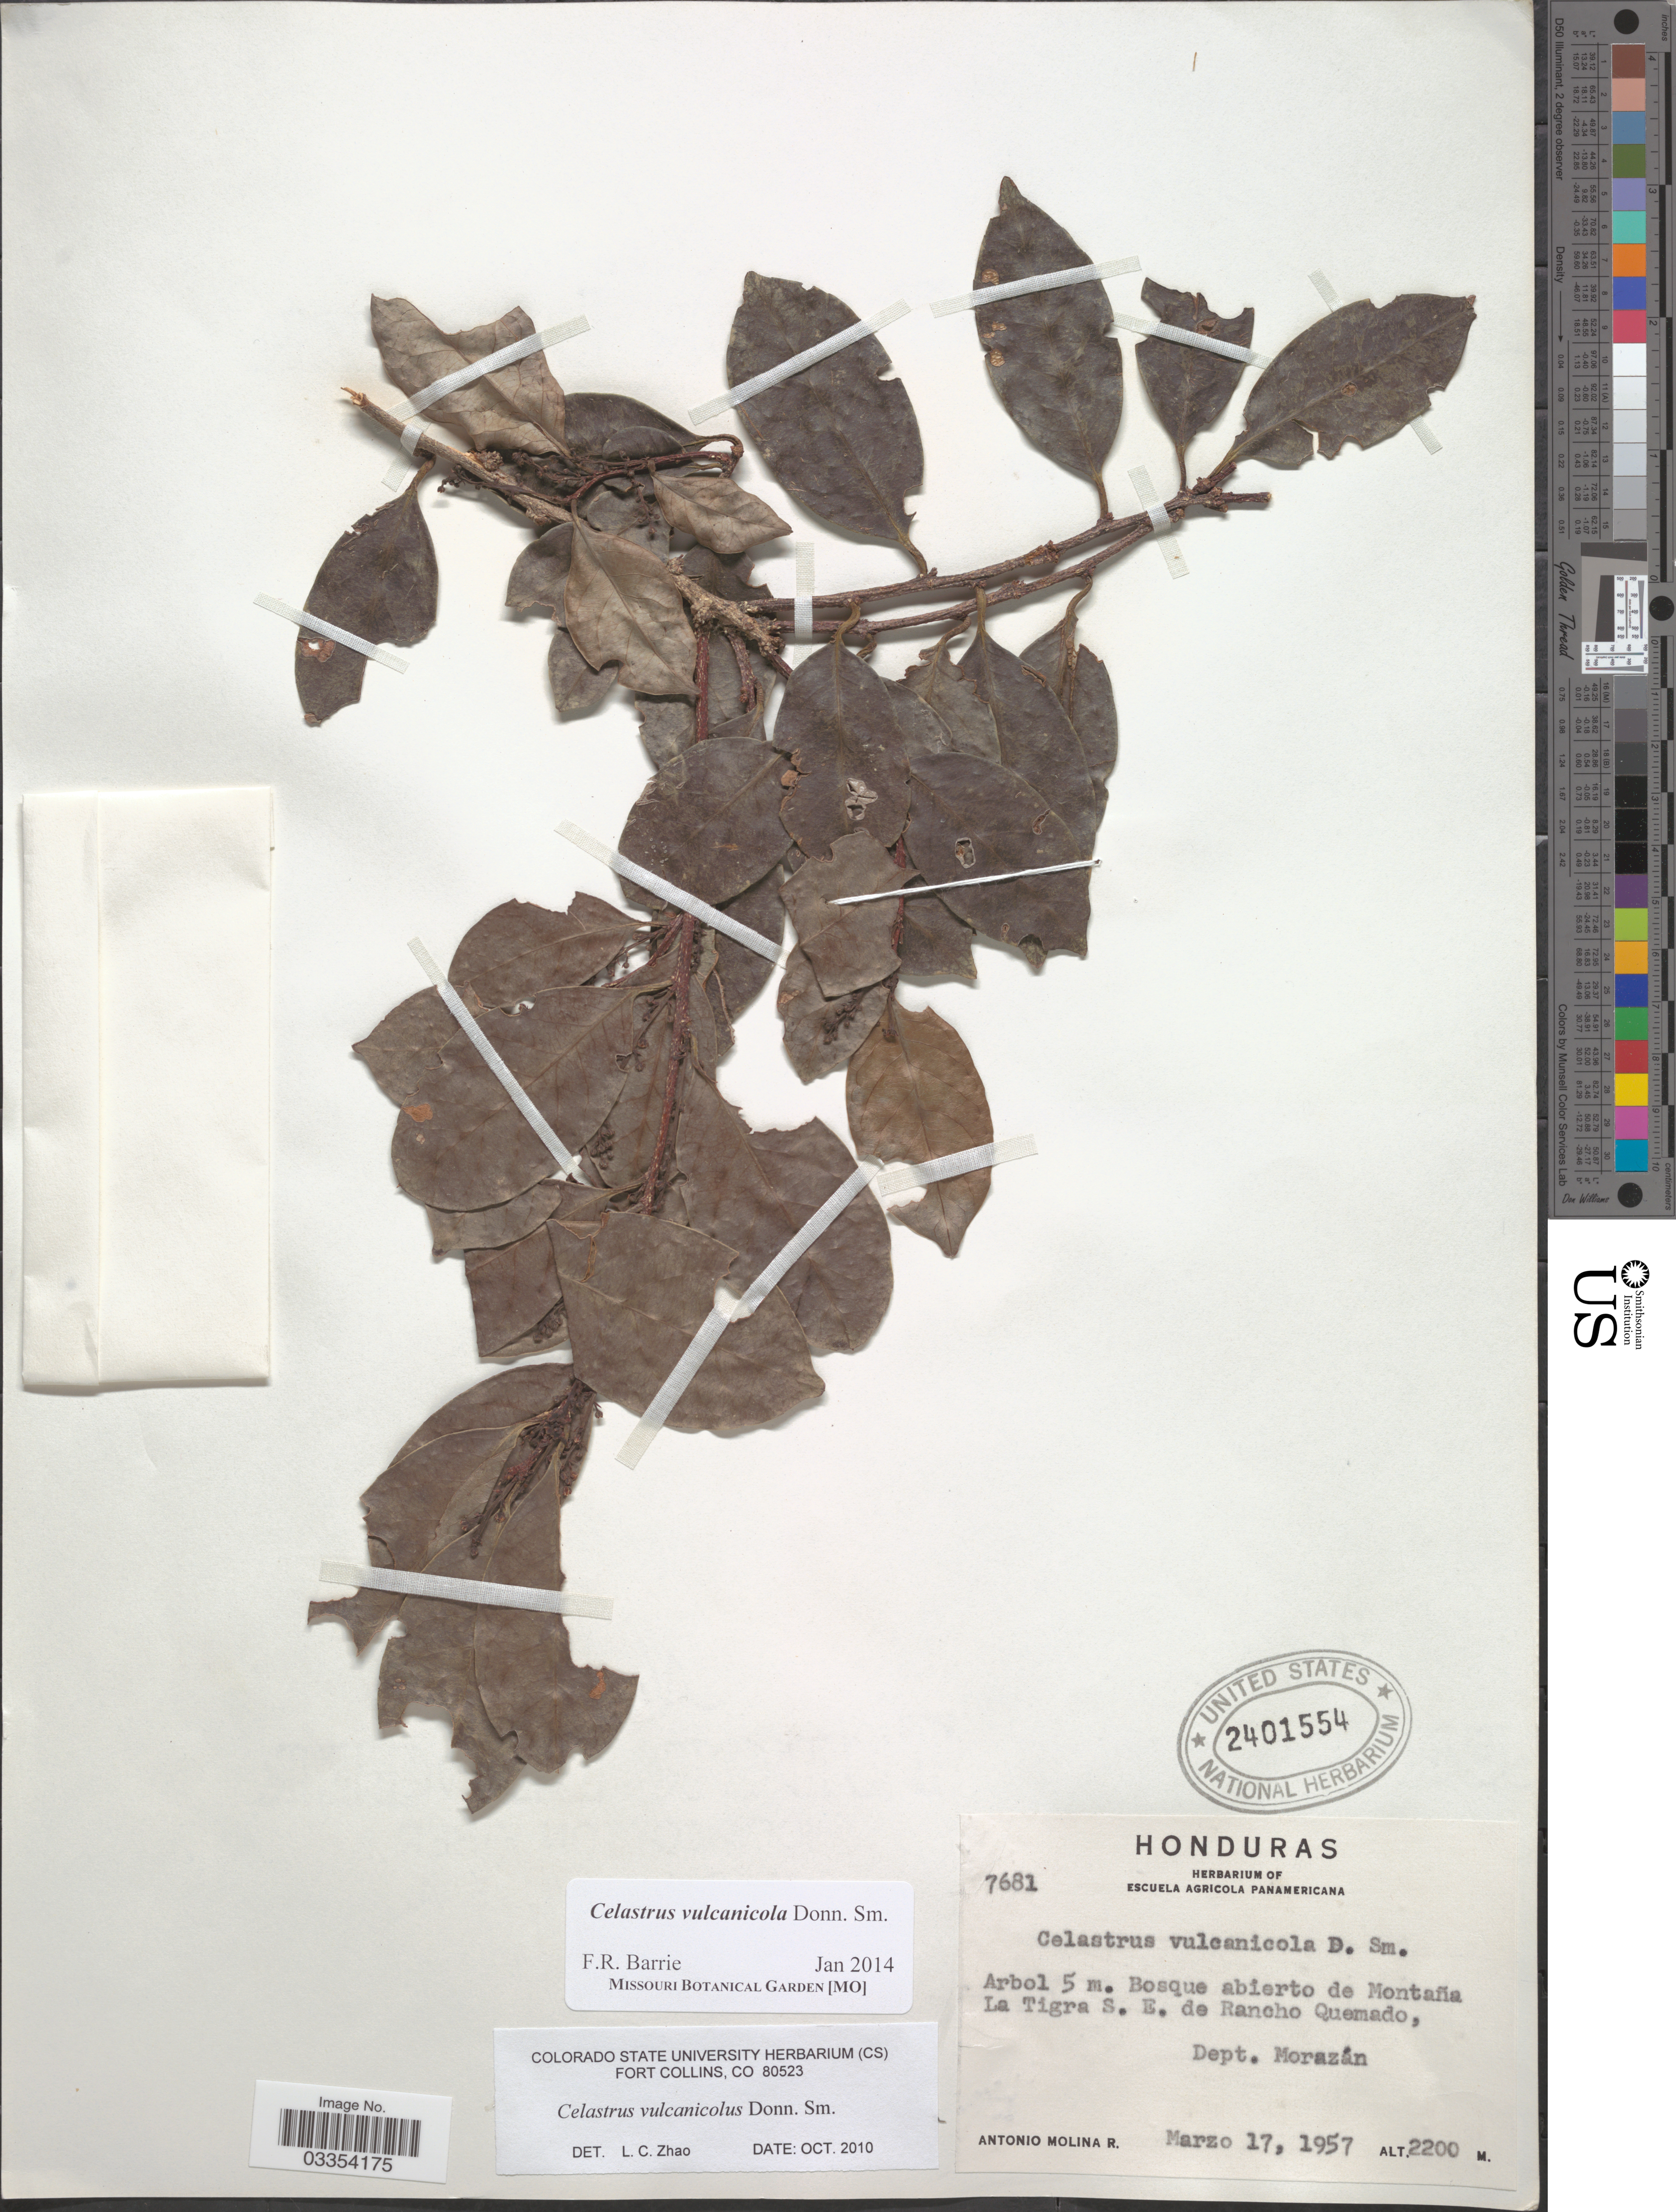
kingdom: Plantae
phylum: Tracheophyta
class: Magnoliopsida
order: Celastrales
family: Celastraceae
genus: Celastrus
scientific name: Celastrus vulcanicola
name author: Donn. Sm.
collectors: A. Molina R.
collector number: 7681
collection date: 1957-03-17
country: Honduras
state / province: Fco. Morazán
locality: Bosque abierto de Montaña La Tigra S. E. de Rancho Quemado, Dept. Morazán.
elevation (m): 2200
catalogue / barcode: US 2401554